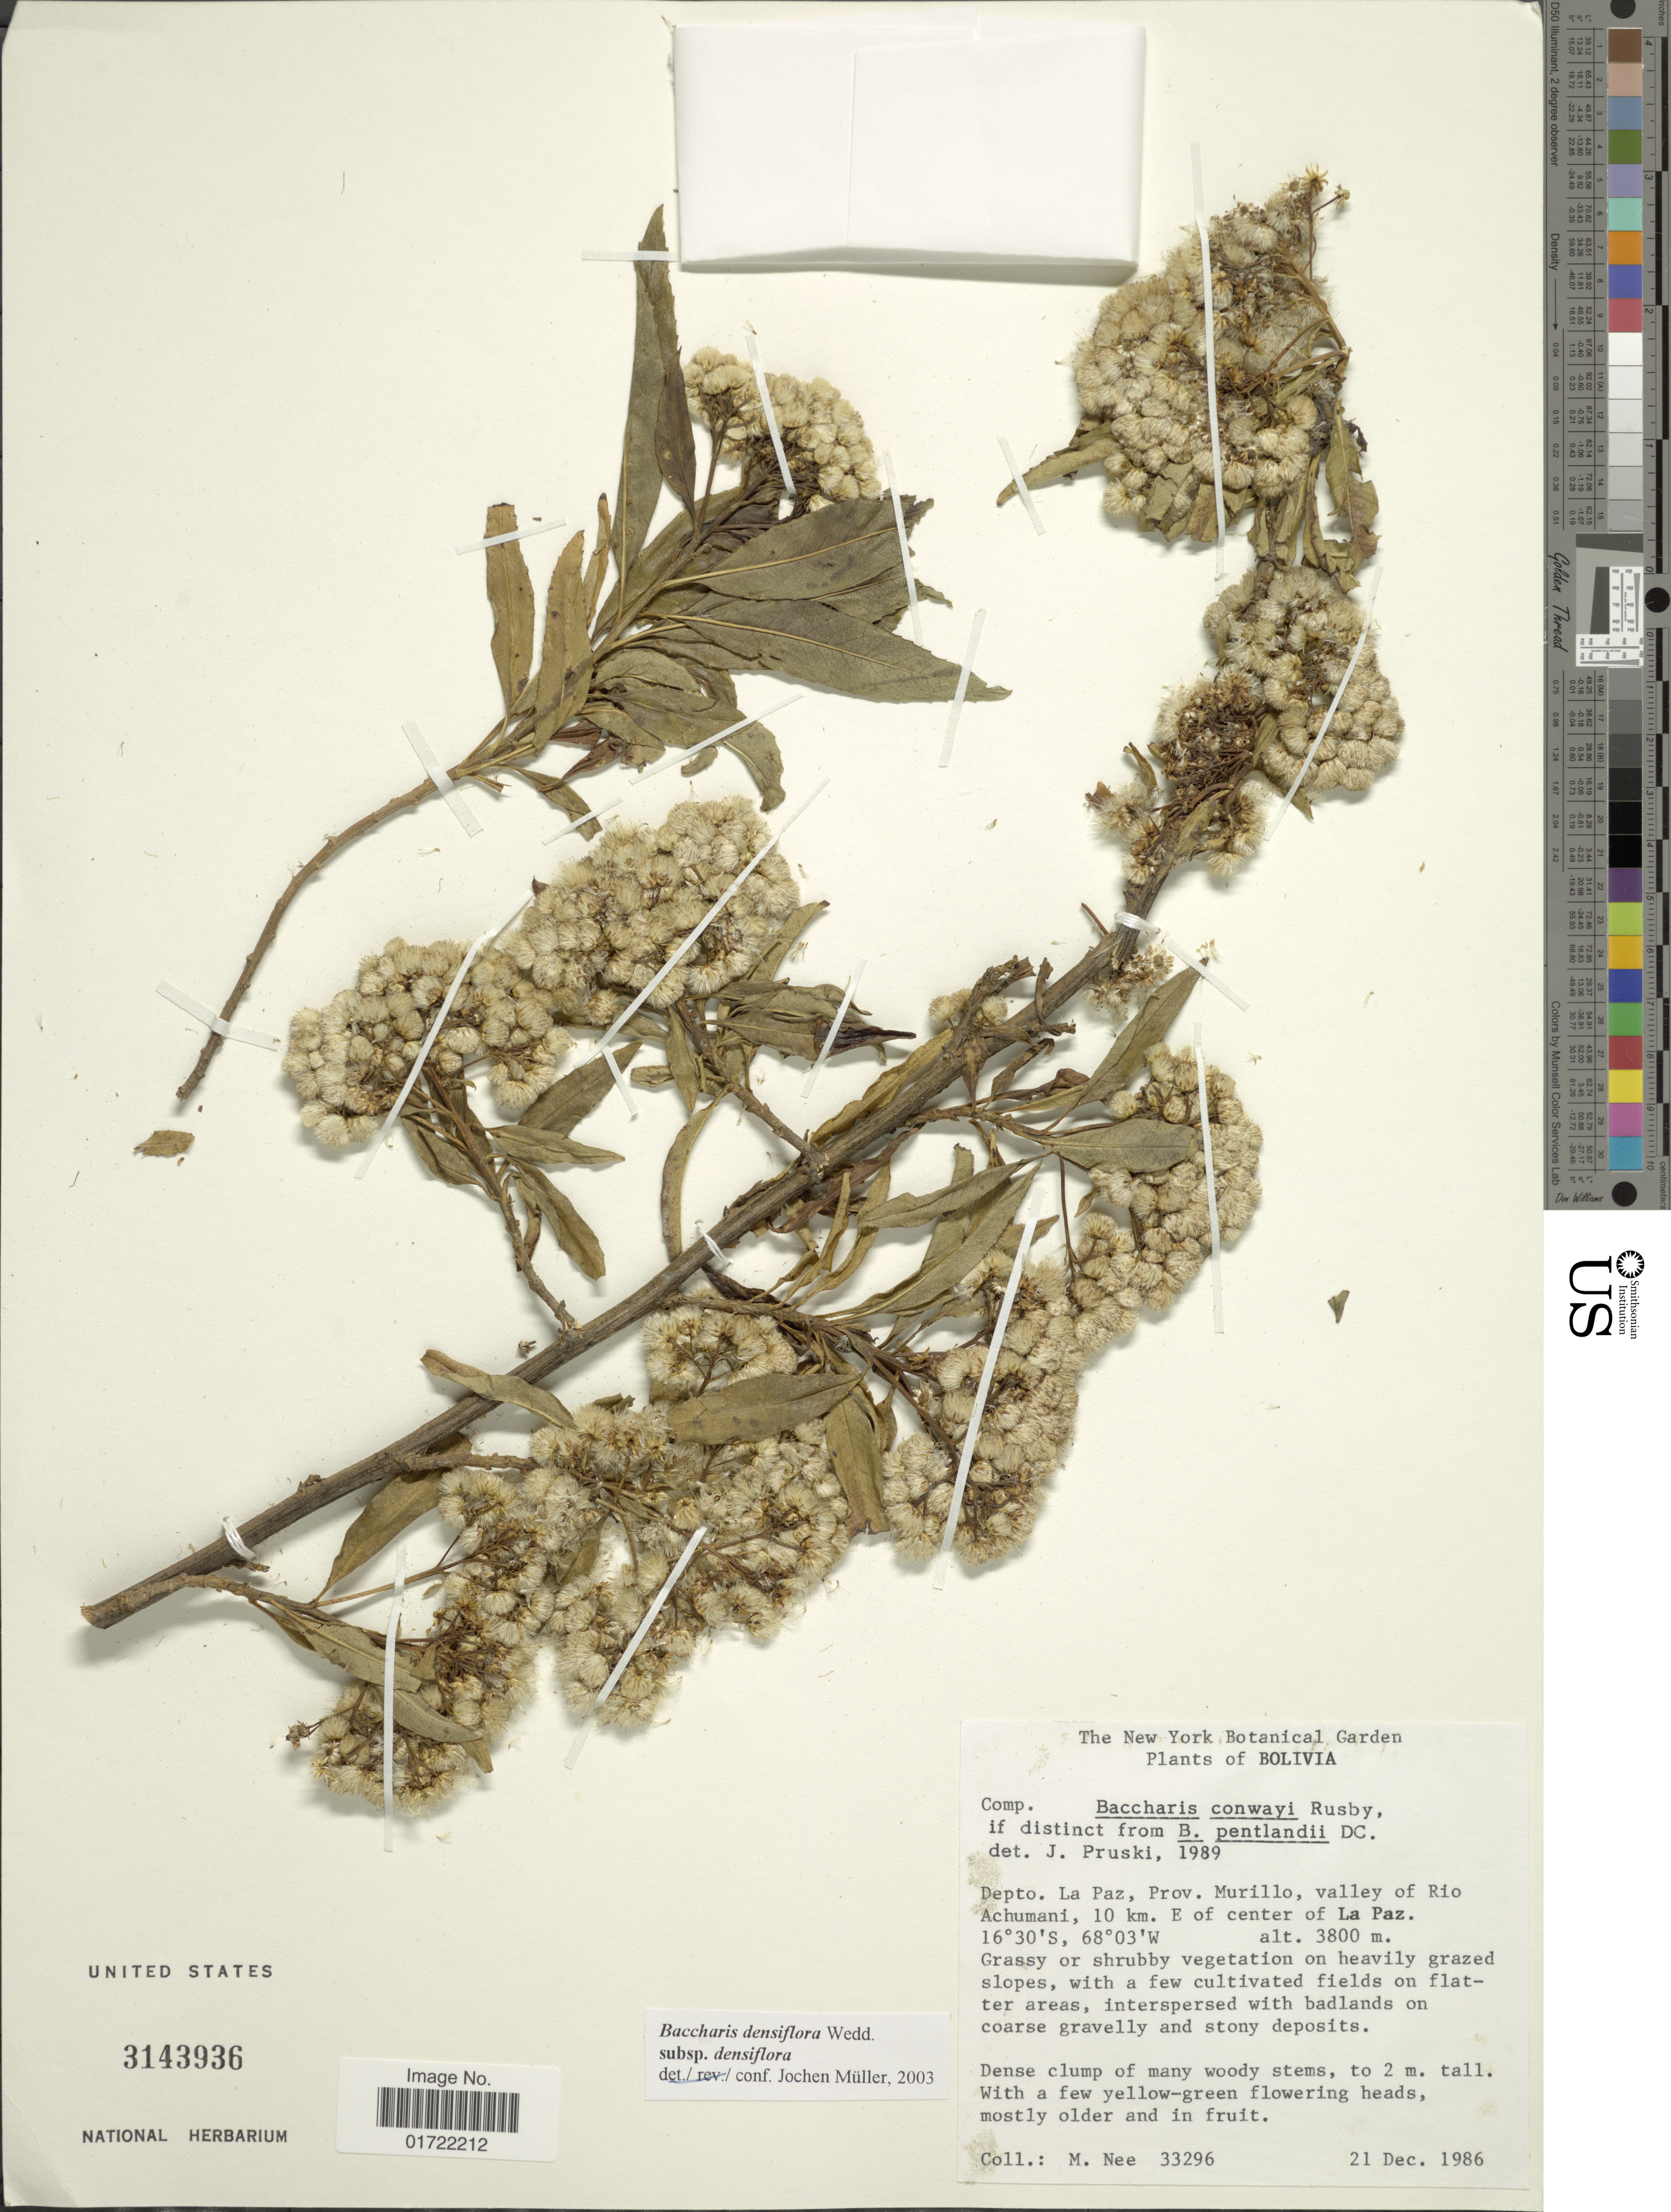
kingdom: Plantae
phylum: Tracheophyta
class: Magnoliopsida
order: Asterales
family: Asteraceae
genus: Baccharis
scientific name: Baccharis densifolia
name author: Rusby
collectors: M. Nee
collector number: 33296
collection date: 1986-12-21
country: Bolivia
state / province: La Paz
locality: Depto La Paz., Prov. Murillo, valley of Rio Achumani, 10 km. E of center of La Paz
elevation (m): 3800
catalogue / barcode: US 3143936